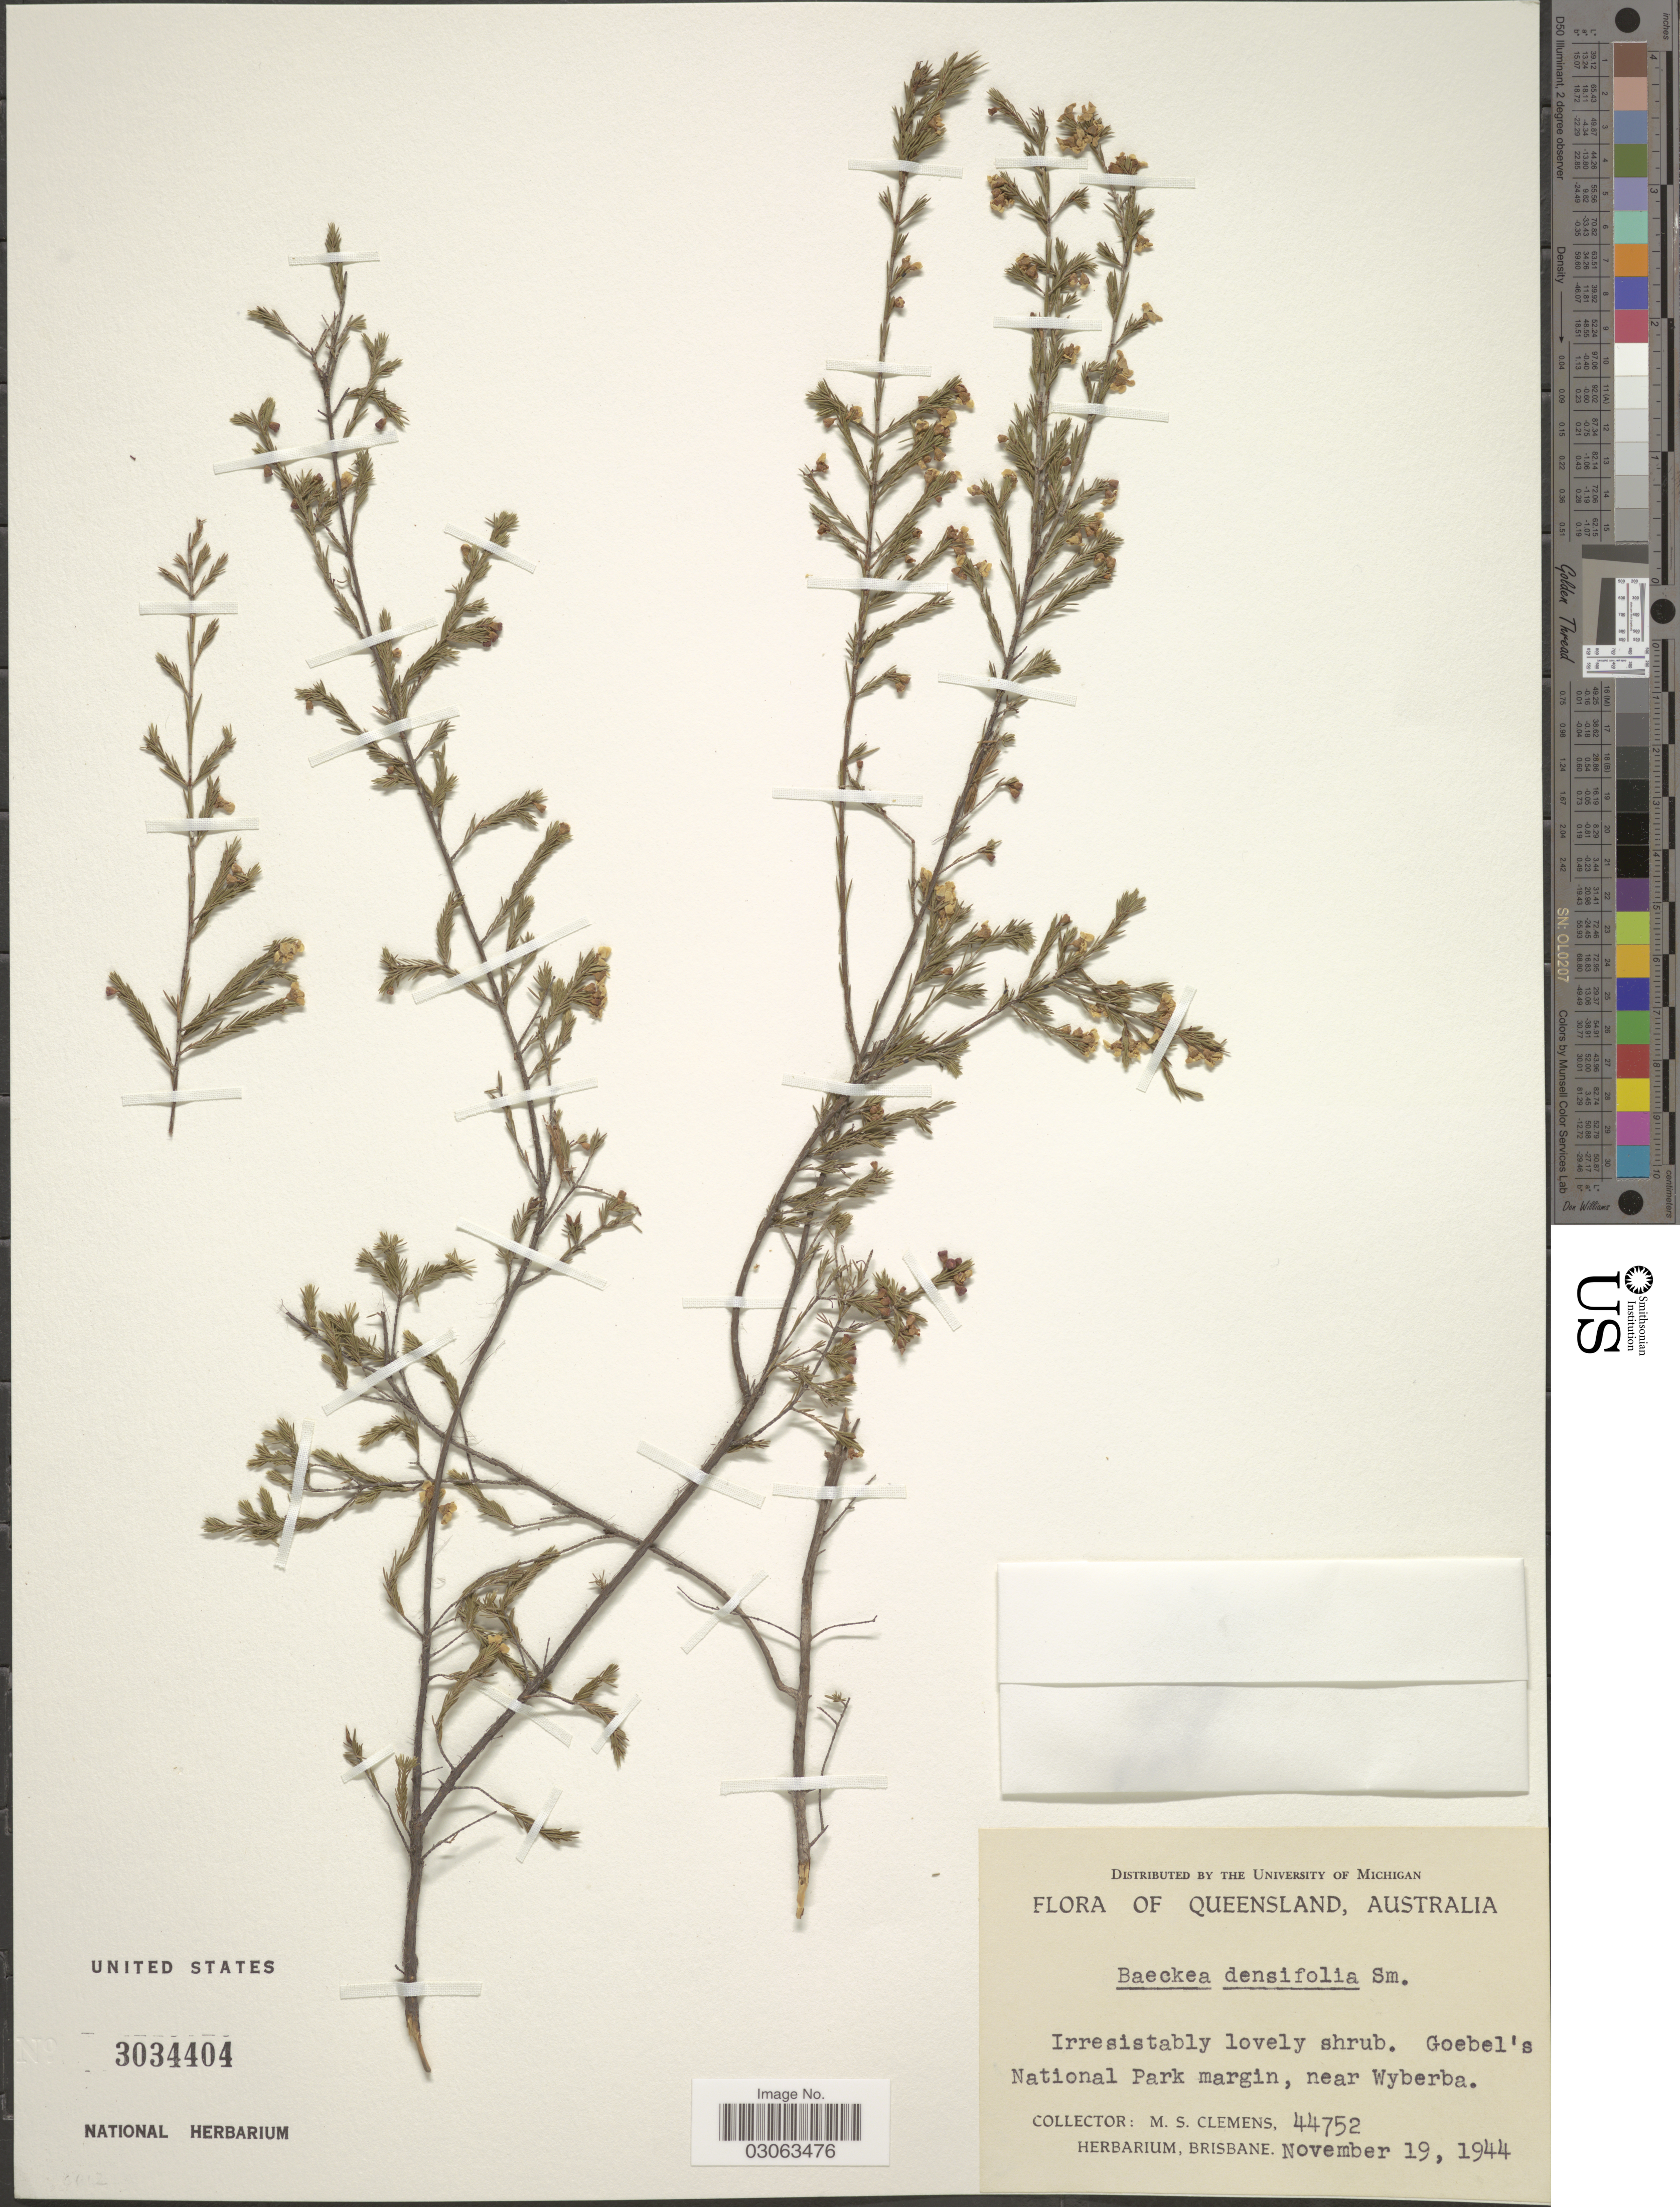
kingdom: Plantae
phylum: Tracheophyta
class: Magnoliopsida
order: Myrtales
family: Myrtaceae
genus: Harmogia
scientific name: Harmogia densifolia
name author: (Sm.) S. Schauer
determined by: Rye, B. L.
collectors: M. S. Clemens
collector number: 44752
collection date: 1944-11-19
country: Australia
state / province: Queensland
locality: Goebel's National Park margin, near Wyberba.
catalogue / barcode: US 3034404